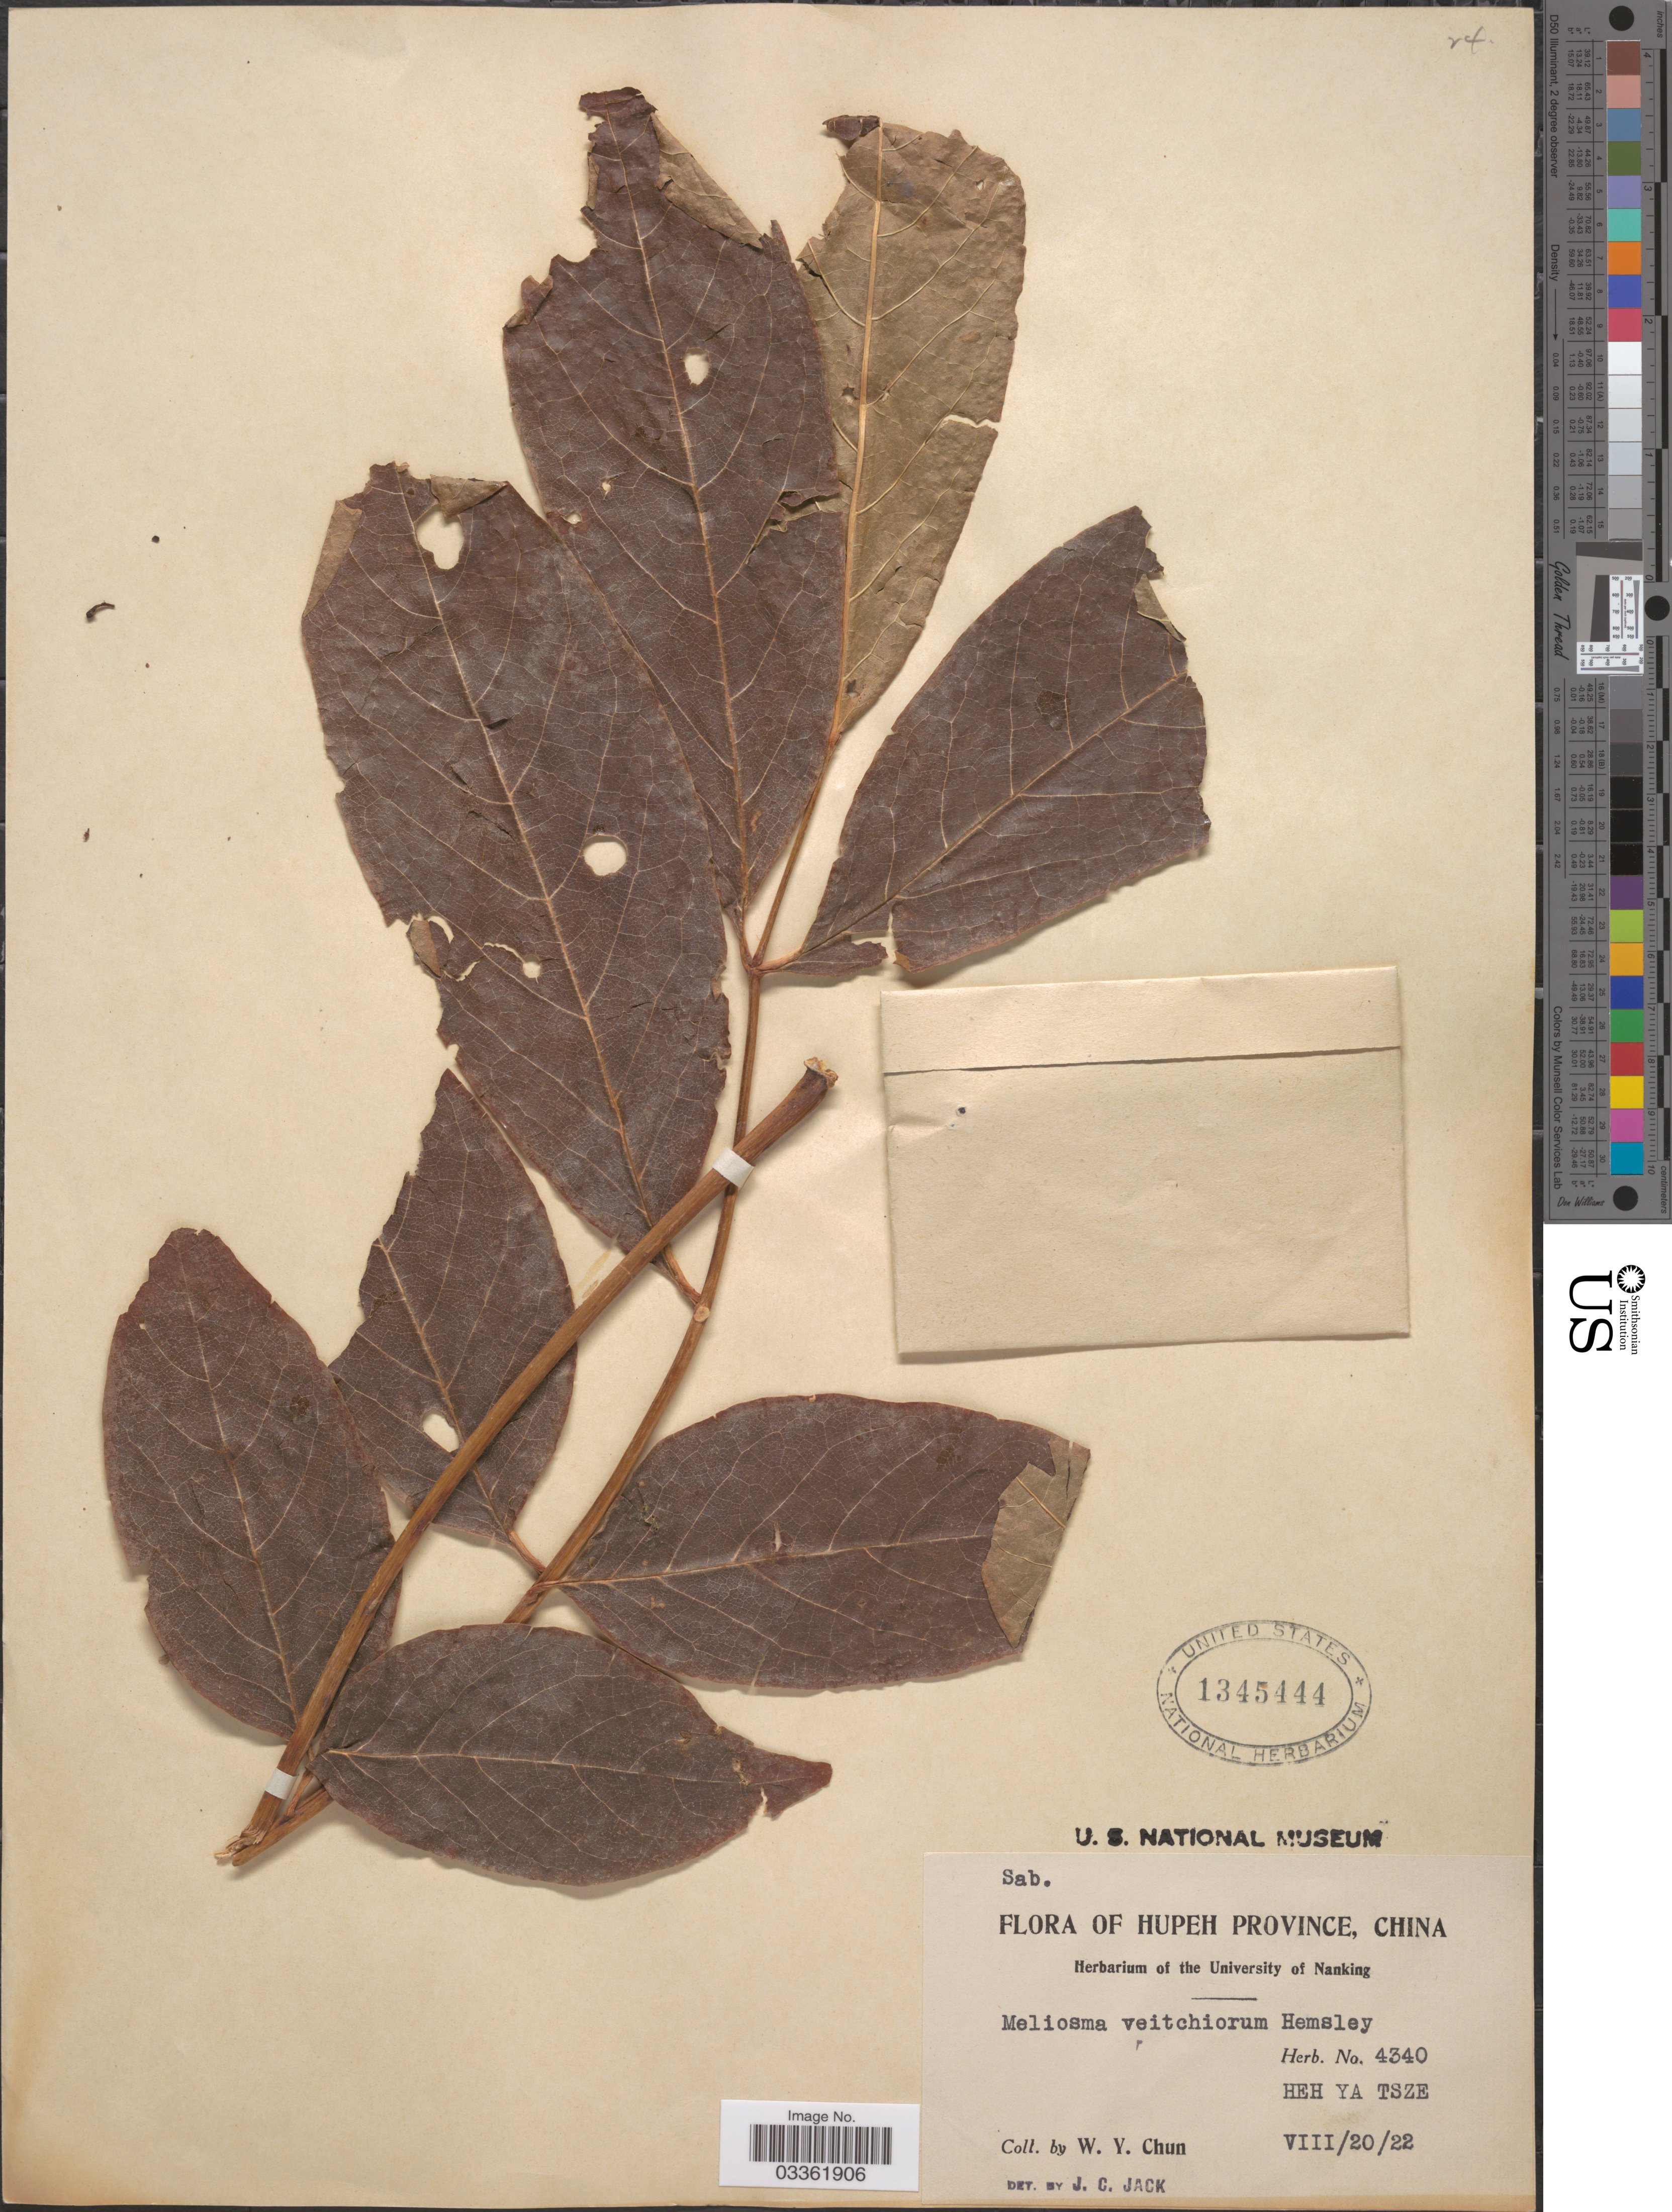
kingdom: Plantae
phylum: Tracheophyta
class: Magnoliopsida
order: Proteales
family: Sabiaceae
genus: Meliosma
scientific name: Meliosma veitchiorum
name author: Hemsl.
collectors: W. Y. Chun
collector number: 4340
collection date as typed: Transcribed d/m/y: 20/8/22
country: China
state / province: Hubei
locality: Hupeh Province, Heh Ya Tsze.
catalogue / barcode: US 1345444